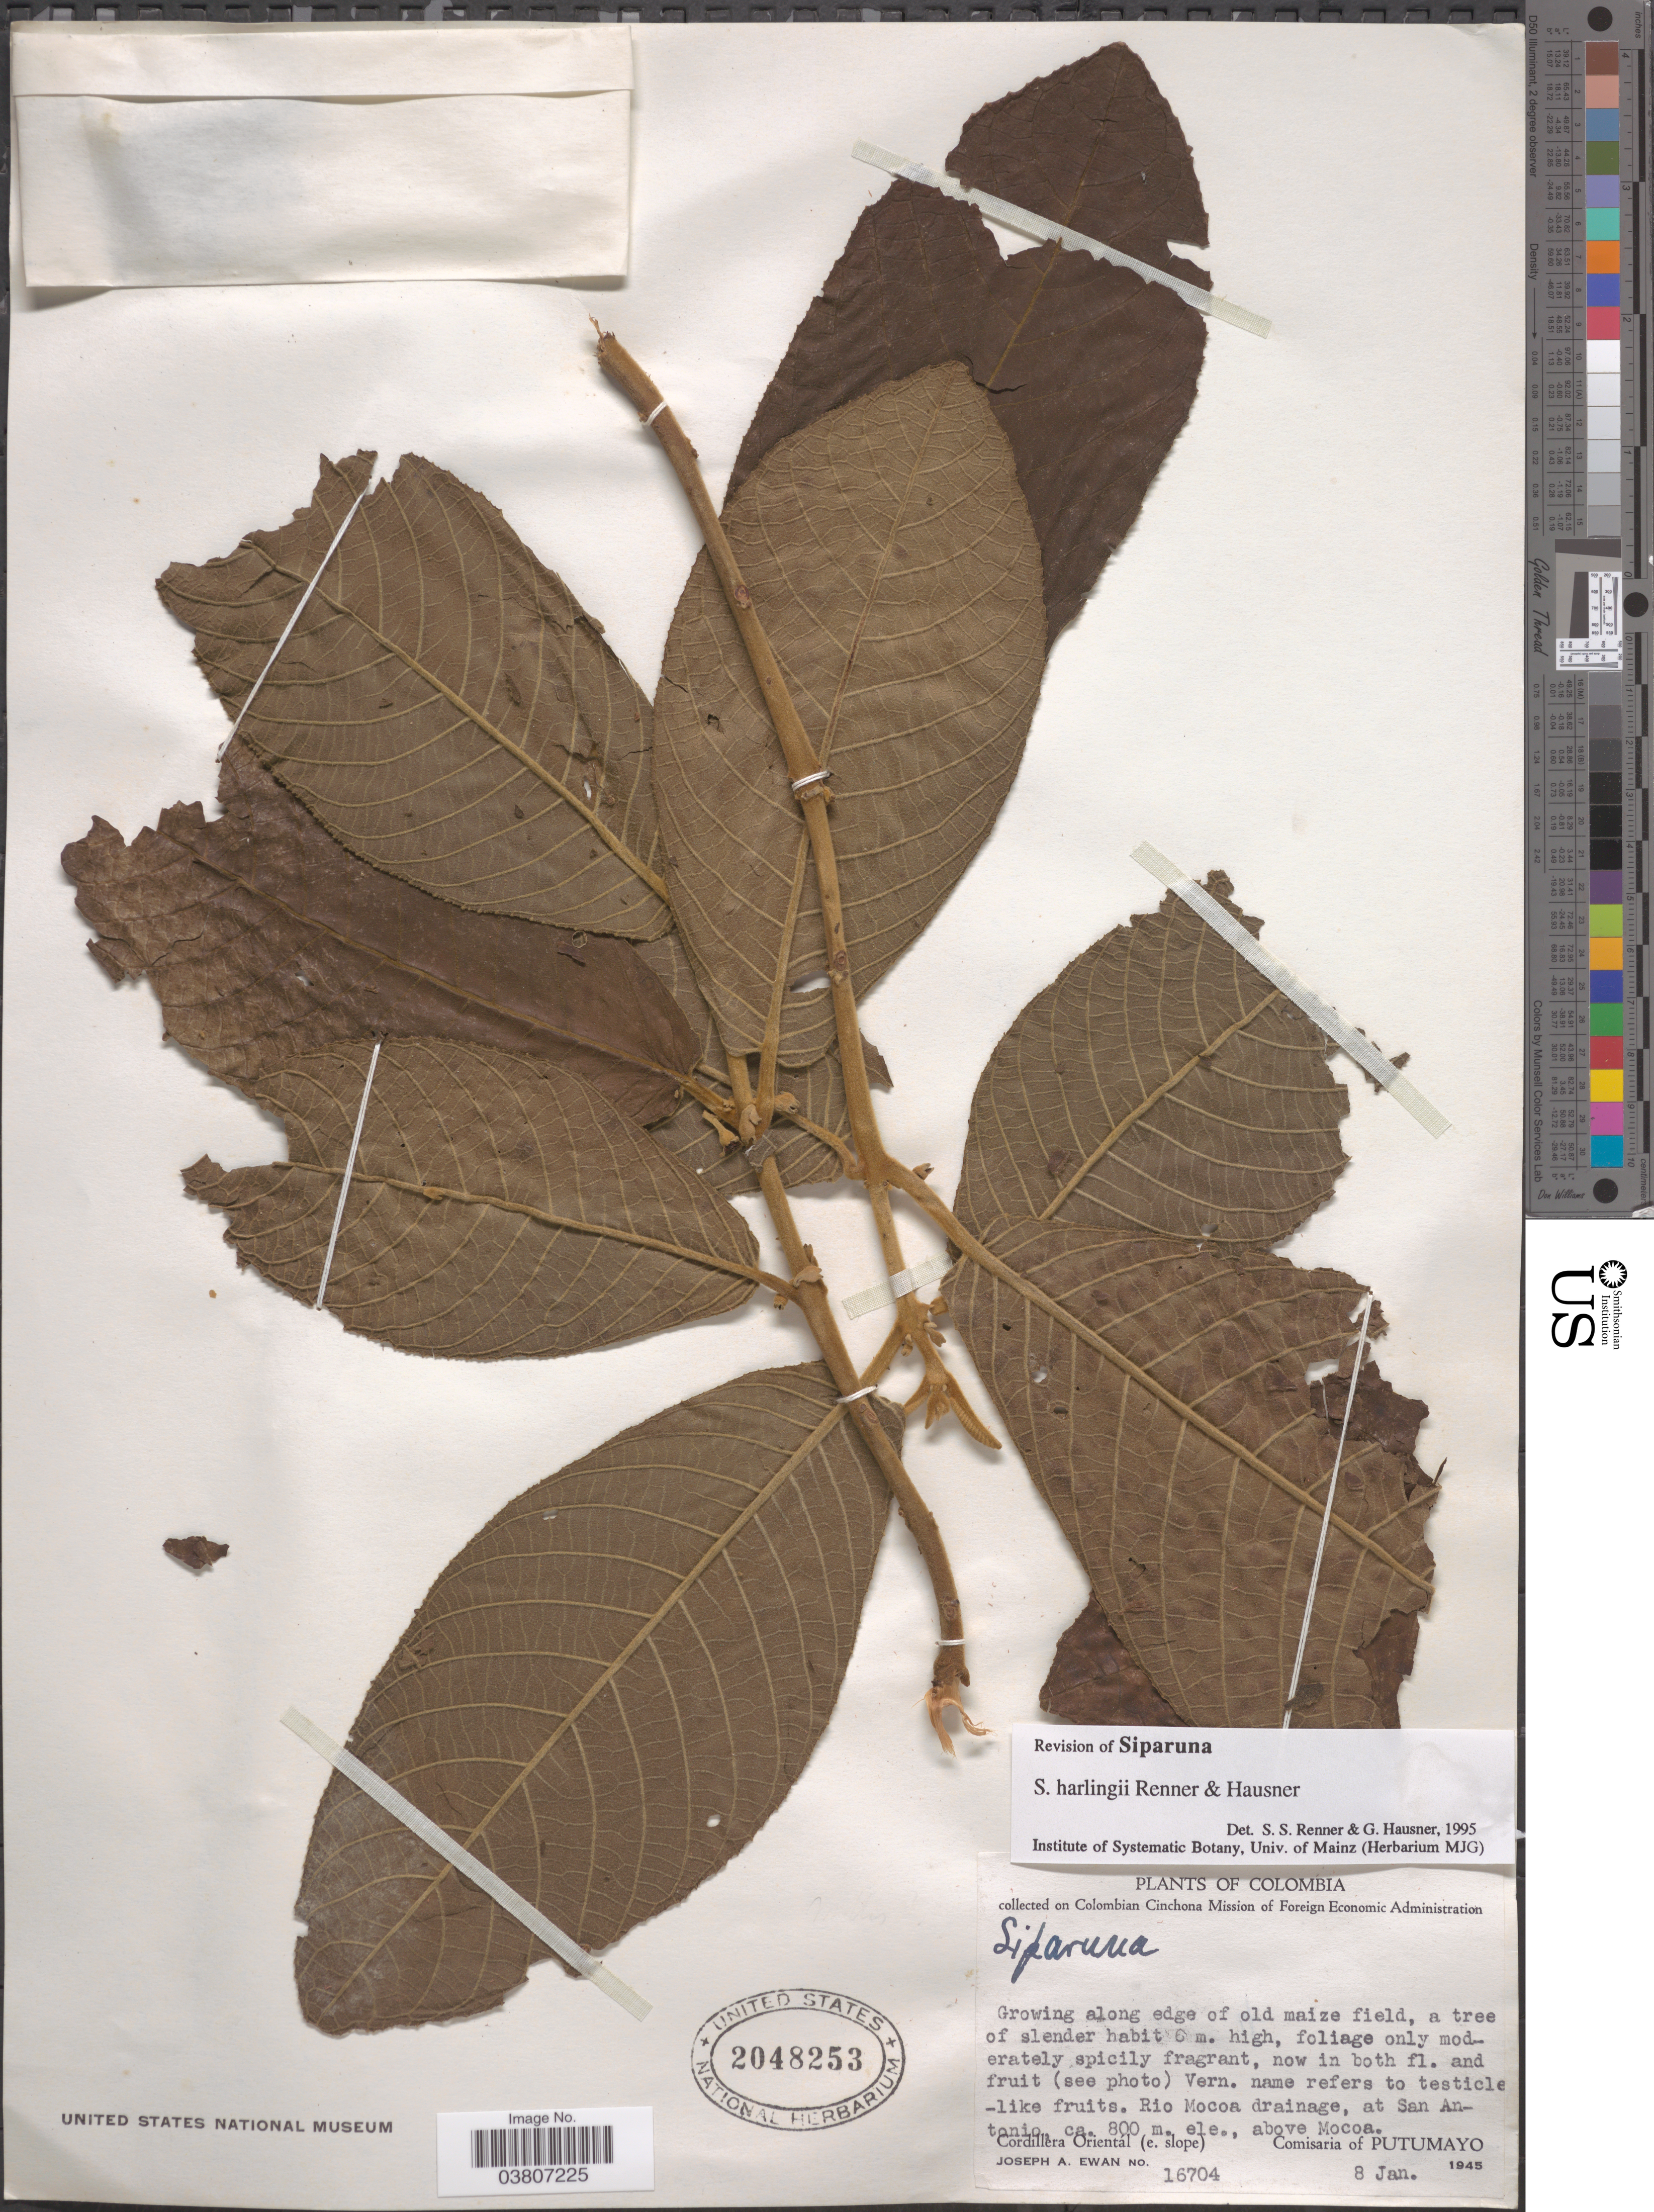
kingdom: Plantae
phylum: Tracheophyta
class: Magnoliopsida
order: Laurales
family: Siparunaceae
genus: Siparuna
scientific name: Siparuna harlingii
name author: S.S. Renner & Hausner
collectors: J. A. Ewan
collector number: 16704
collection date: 1945-01-08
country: Colombia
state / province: Putumayo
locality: Rio Mocoa drainage, at San Antonio, above Mocoa. Cordillera Orientál (e. slope), Comisaria of Putumayo.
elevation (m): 800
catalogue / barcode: US 2048253